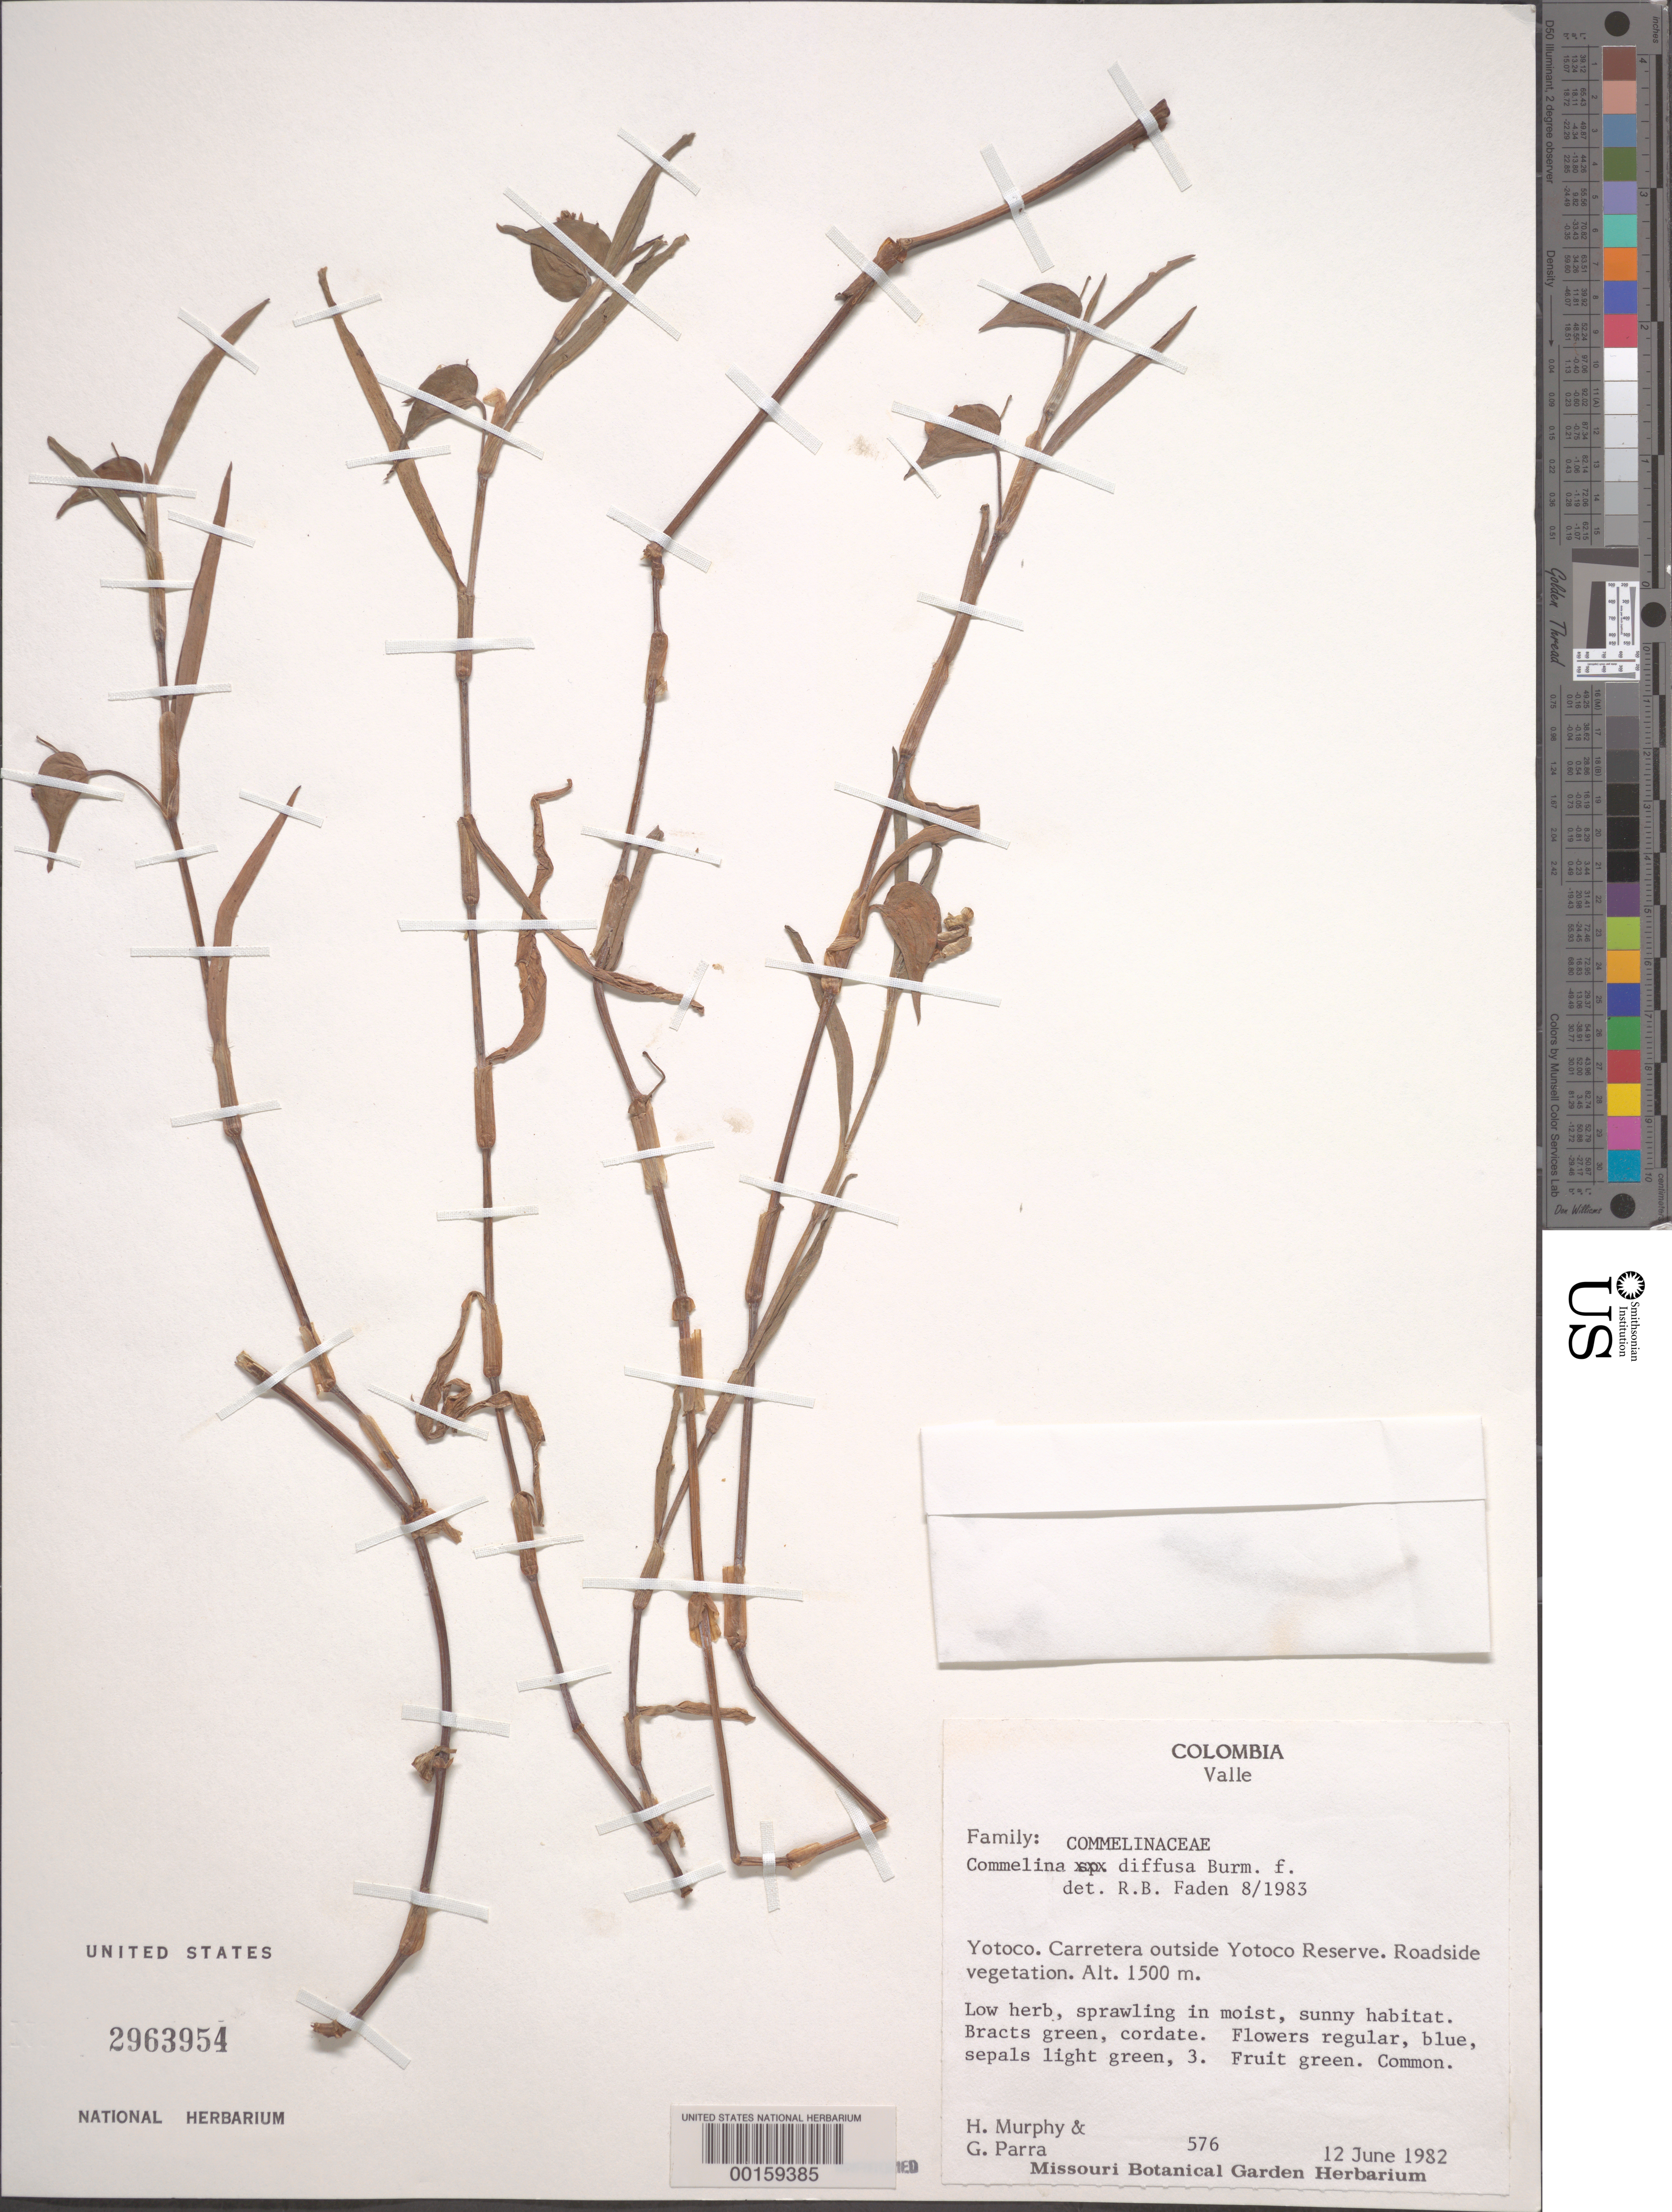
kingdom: Plantae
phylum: Tracheophyta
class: Liliopsida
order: Commelinales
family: Commelinaceae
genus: Commelina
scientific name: Commelina diffusa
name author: Burm. f.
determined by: Faden, Robert B., (US), Smithsonian Institution - National Museum of Natural History (UNITED STATES)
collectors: H. Murphy & G. Parra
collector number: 576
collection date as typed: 12 Jun 1982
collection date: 1982-06-12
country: Colombia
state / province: Valle del Cauca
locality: Yotoco; Carretera, outside Yotoco Reserve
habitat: Moist soil; sunny location-roadside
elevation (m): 1500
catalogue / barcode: US 2963954